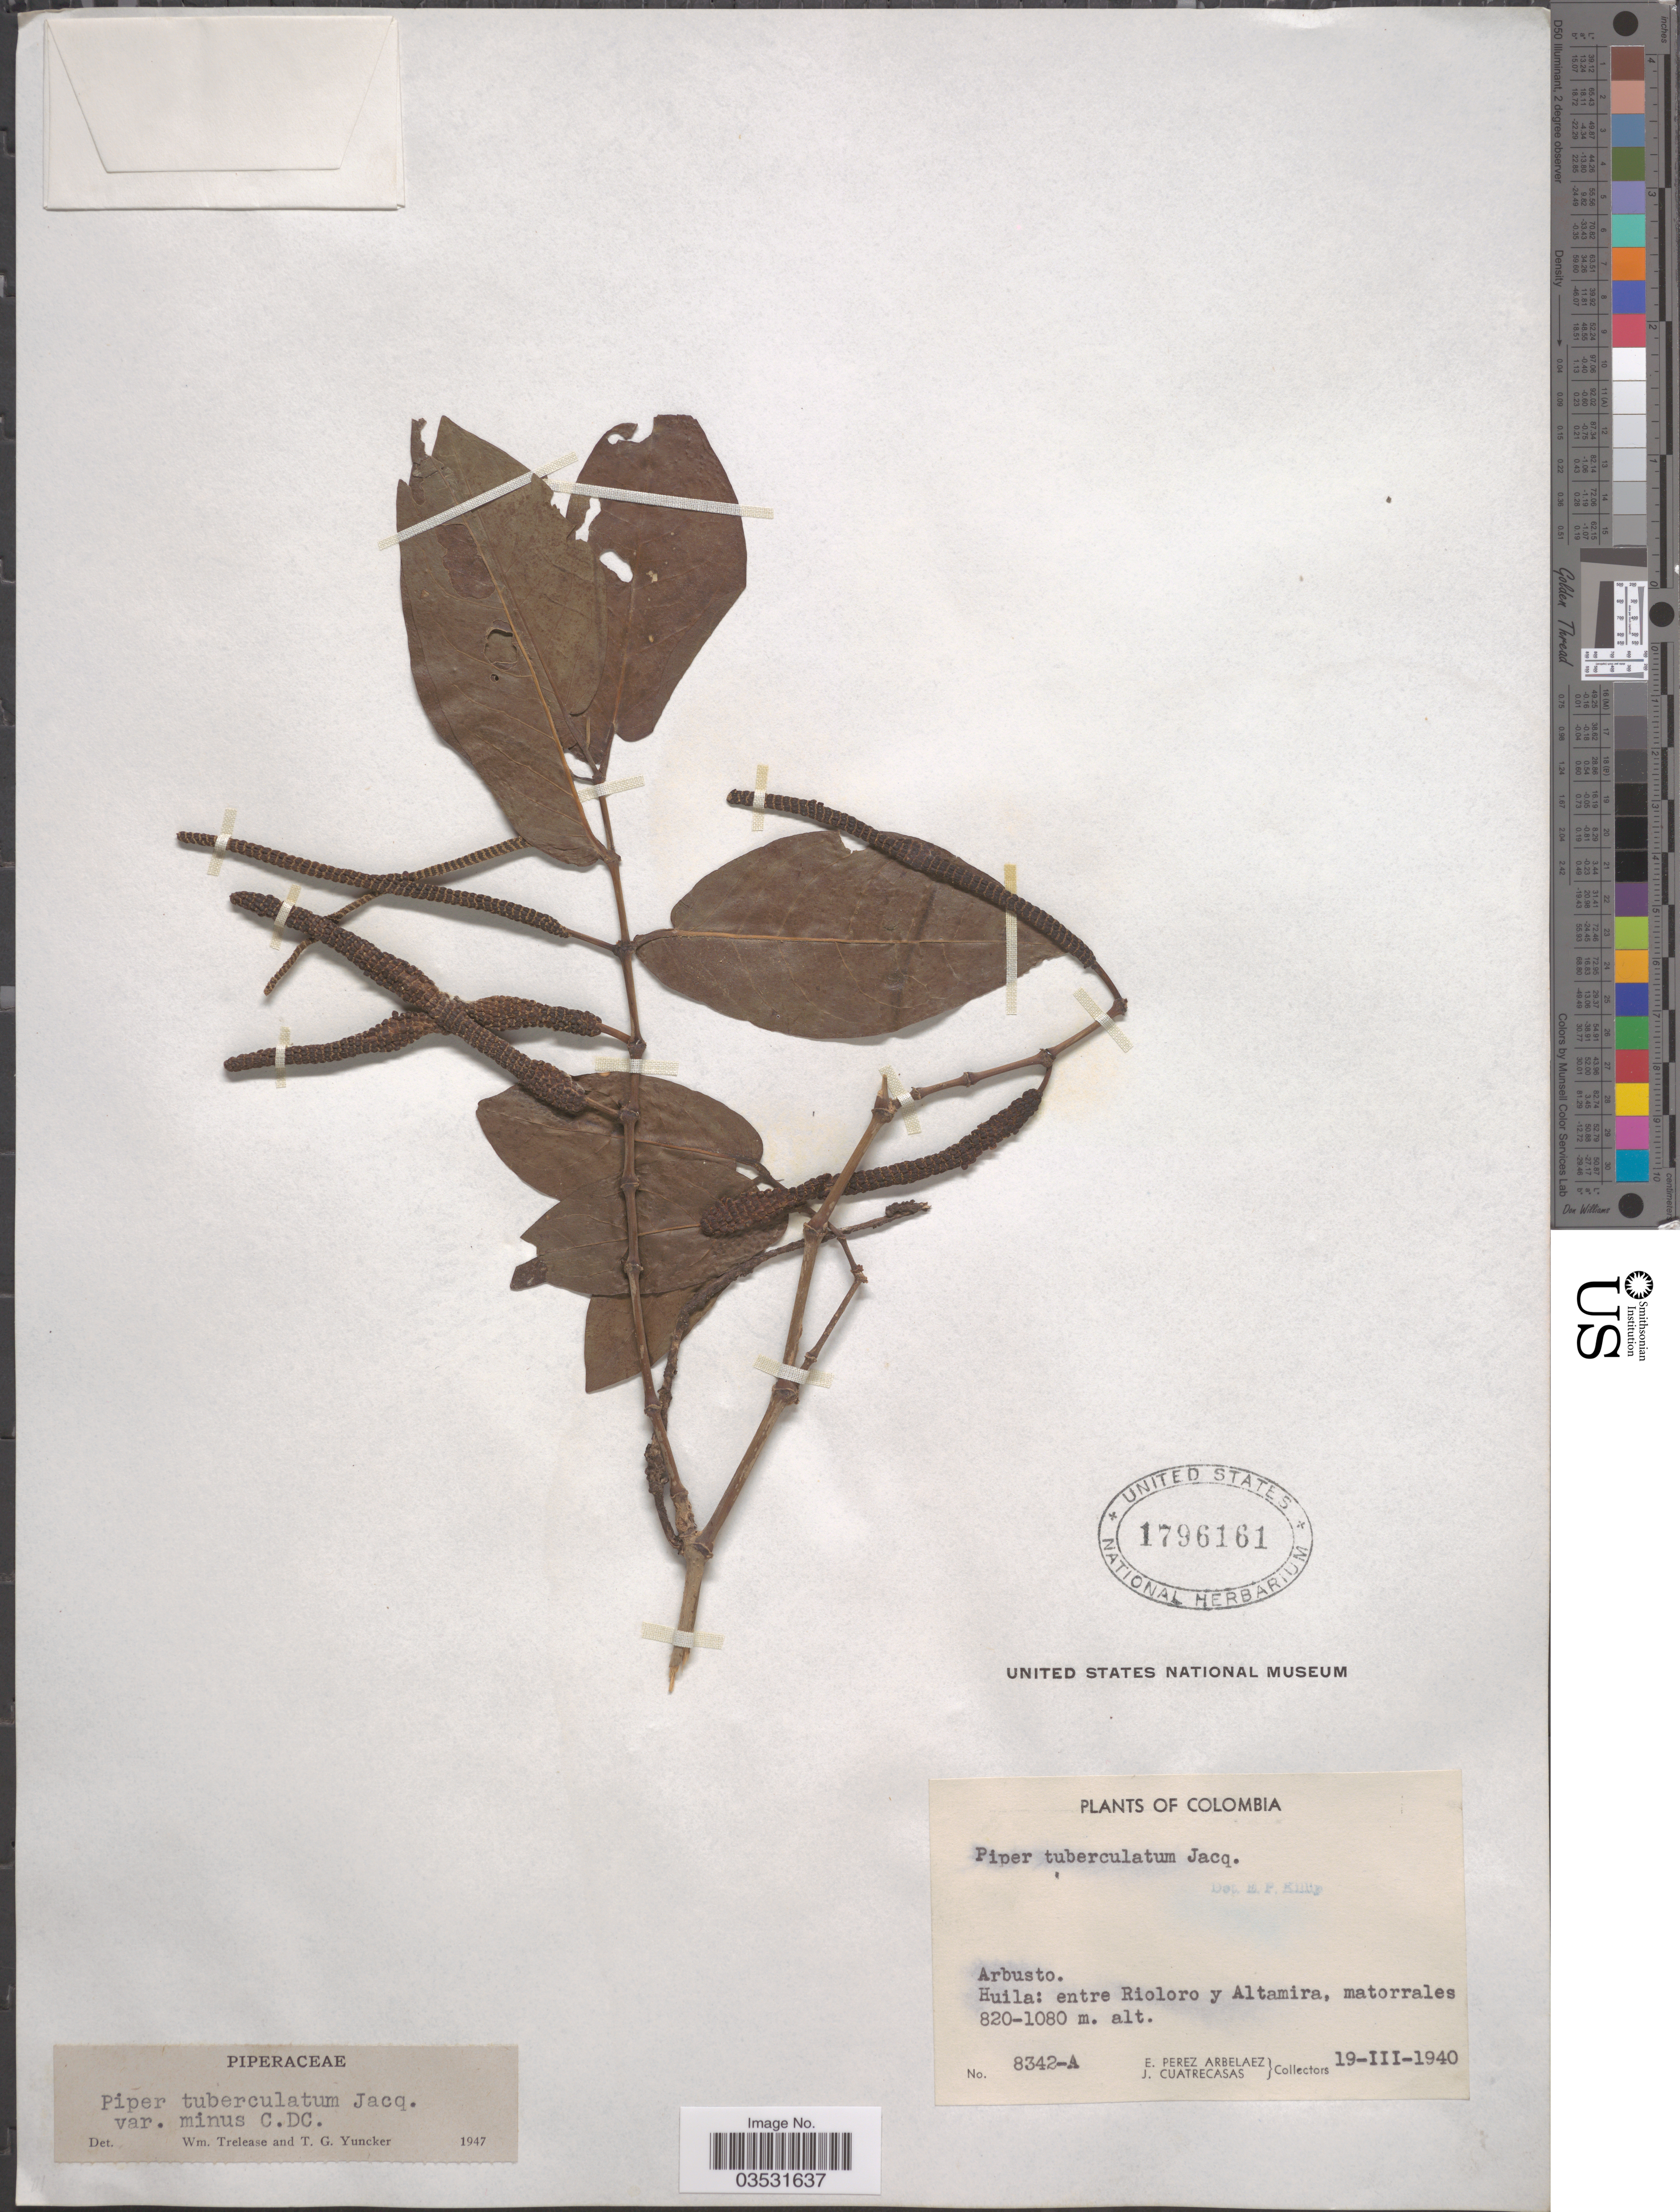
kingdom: Plantae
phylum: Tracheophyta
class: Magnoliopsida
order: Piperales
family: Piperaceae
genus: Piper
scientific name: Piper tuberculatum var. minus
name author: C. DC.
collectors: E. Pérez Arbeláez & J. Cuatrecasas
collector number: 8342-A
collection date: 1940-03-19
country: Colombia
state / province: Huila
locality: Entre Rioloro y Altamira.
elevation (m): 820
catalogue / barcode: US 1796161